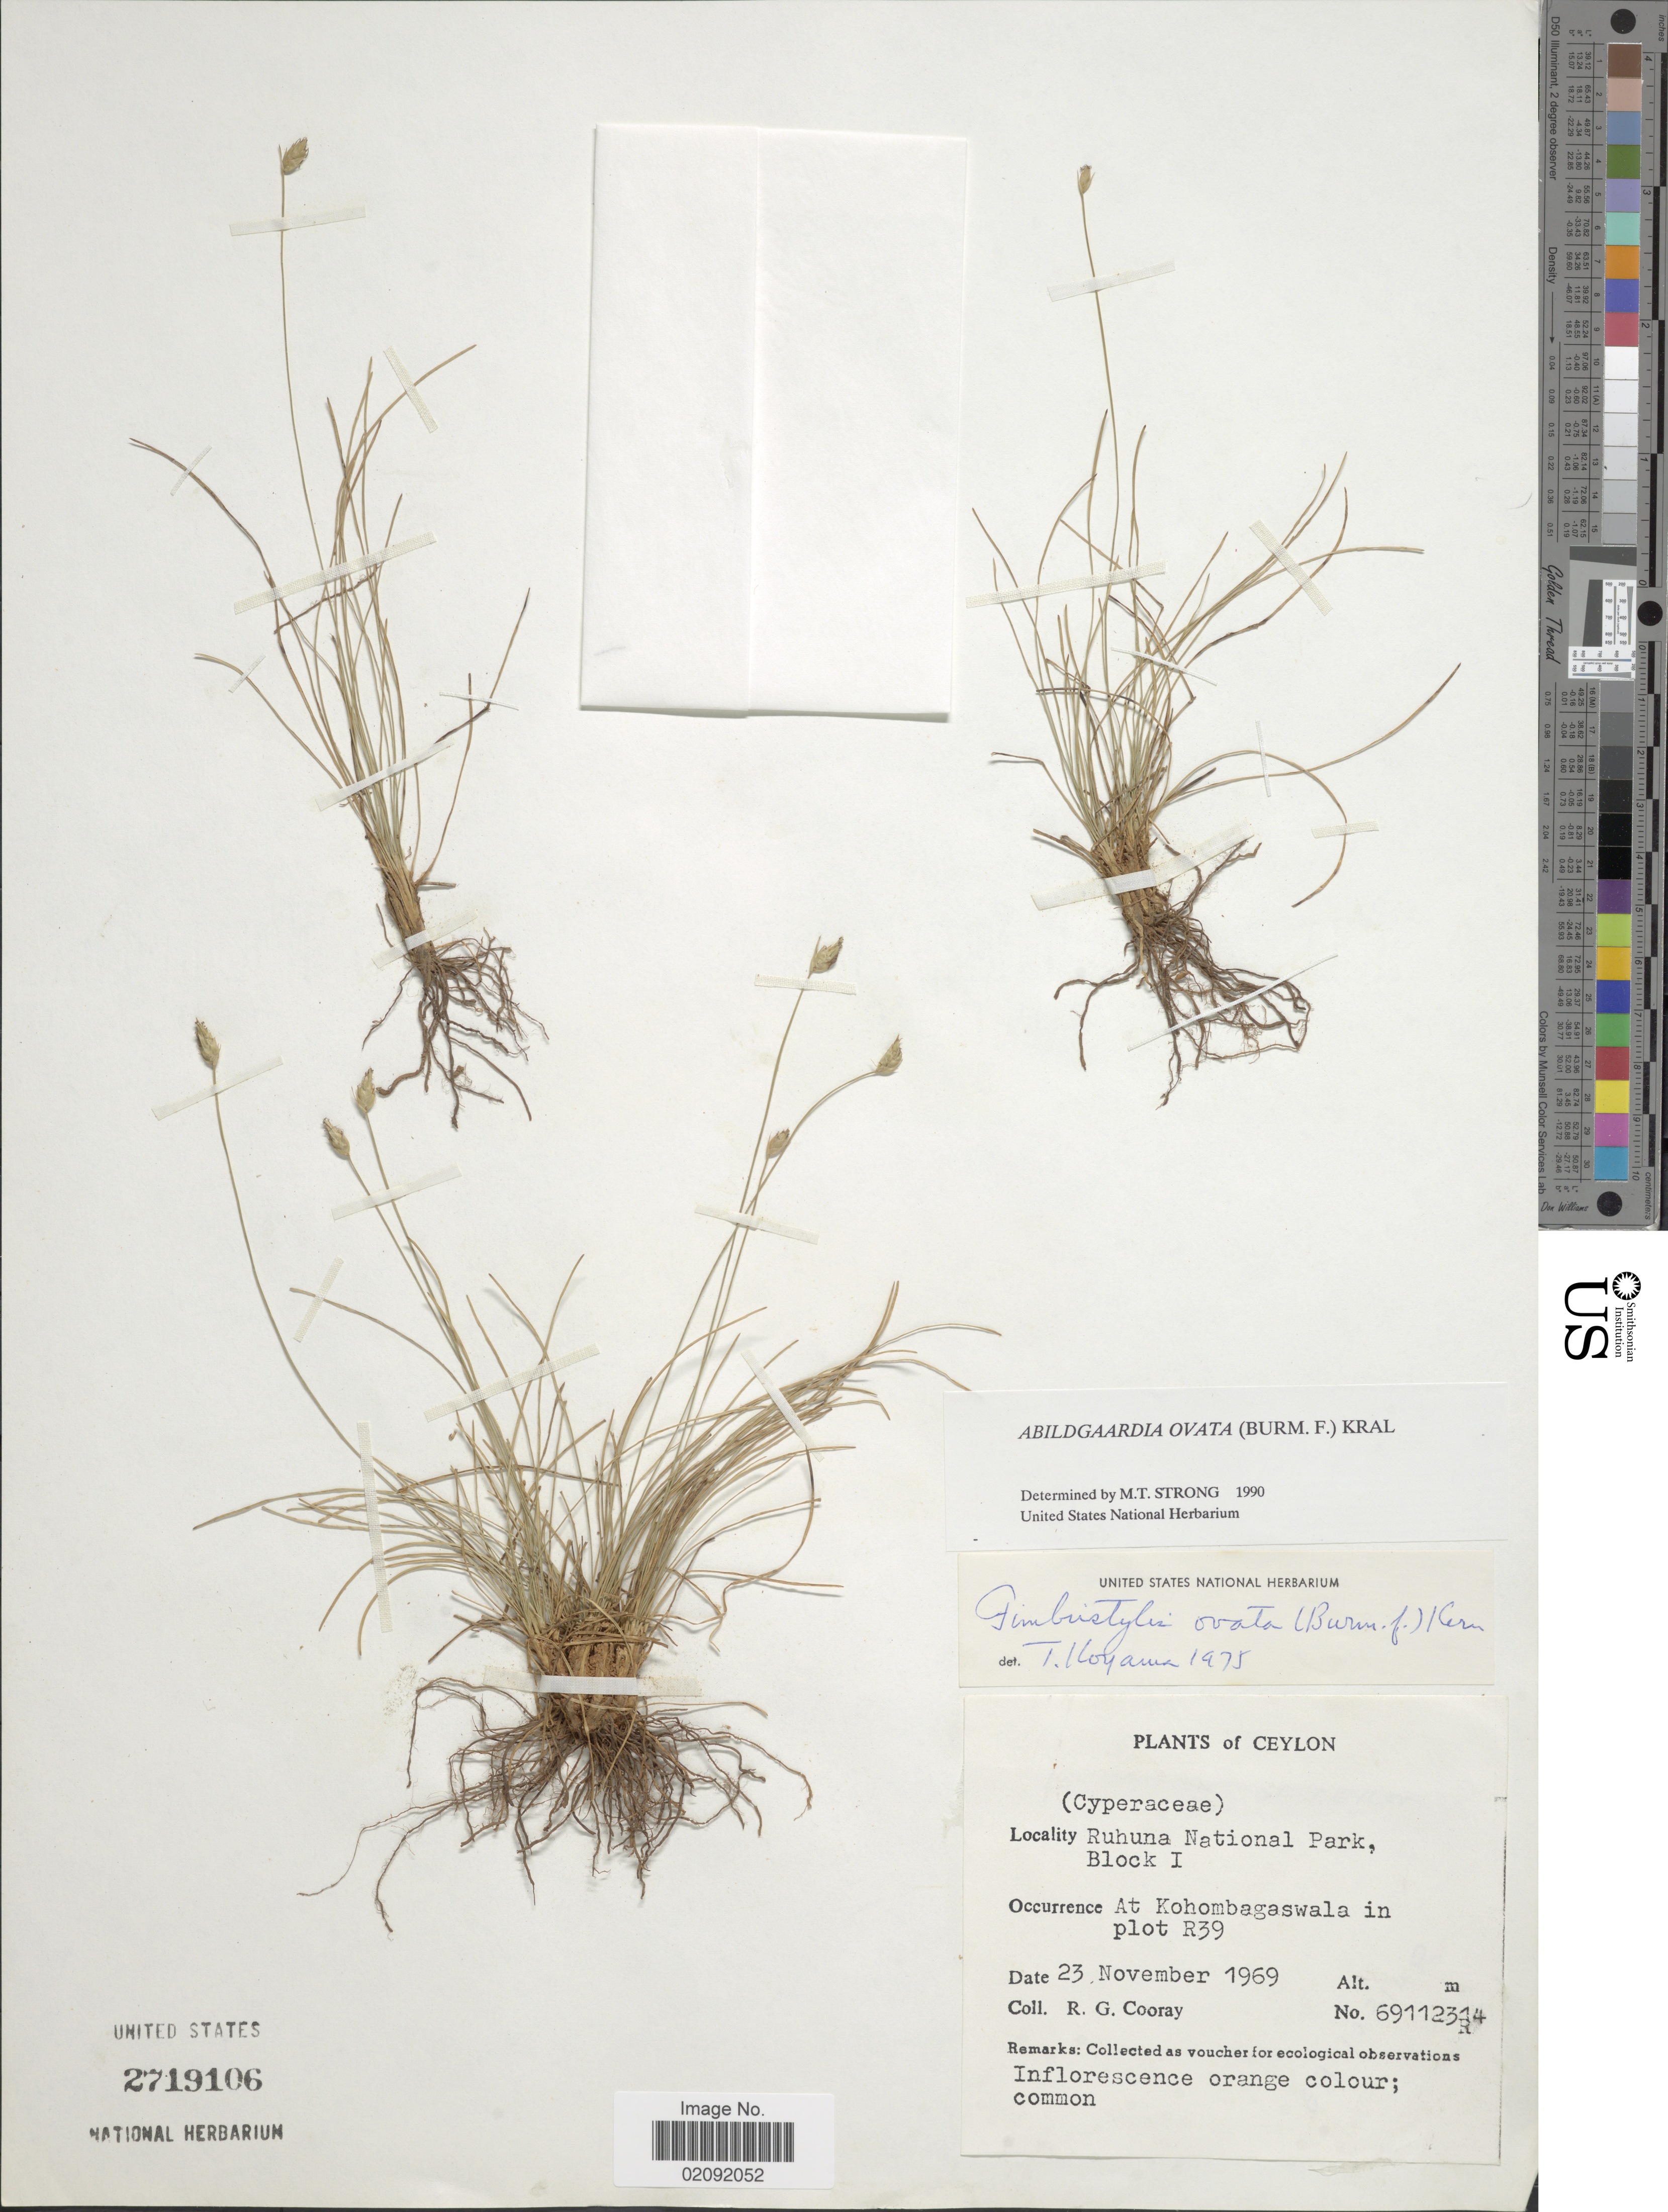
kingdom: Plantae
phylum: Tracheophyta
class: Liliopsida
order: Poales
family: Cyperaceae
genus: Abildgaardia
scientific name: Abildgaardia ovata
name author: (Burm. f.) Kral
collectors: R. Cooray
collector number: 69112314R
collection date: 1969-11-23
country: Sri Lanka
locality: Ceylon, Ruhuna National Park, Block I, at Kohombagaswala in plot R39.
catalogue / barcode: US 2719106